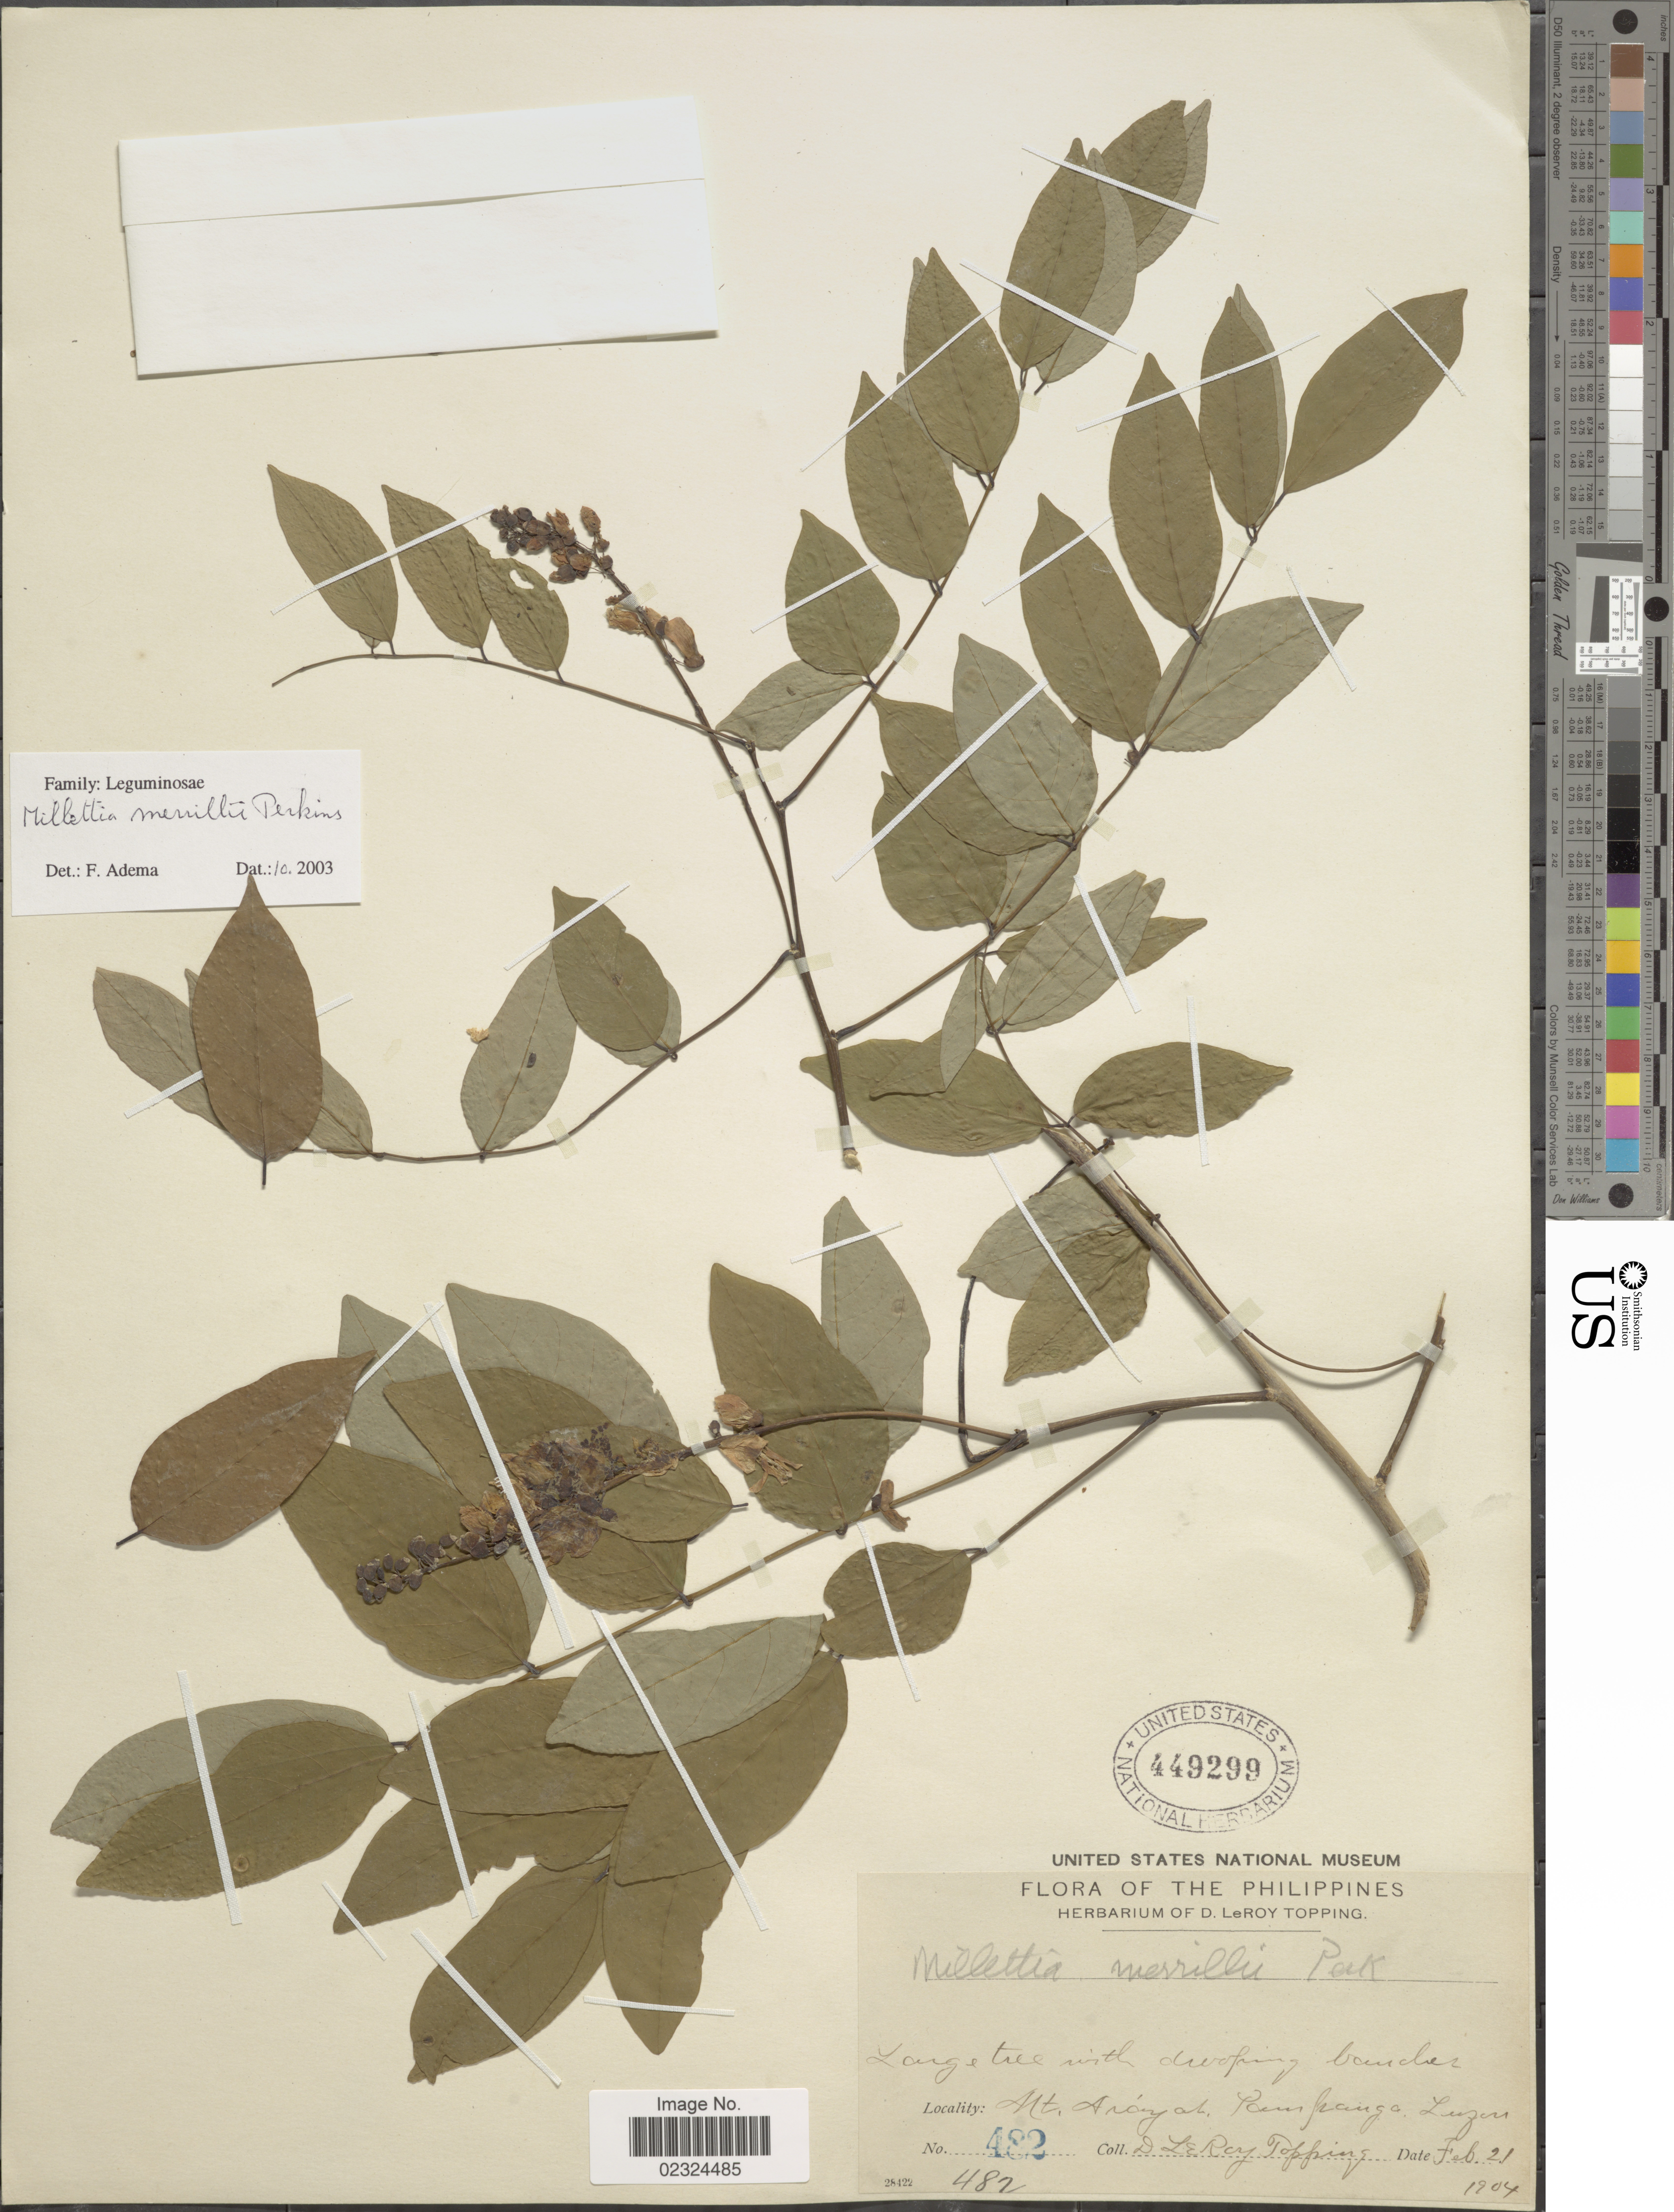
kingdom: Plantae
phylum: Tracheophyta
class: Magnoliopsida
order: Fabales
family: Fabaceae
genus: Millettia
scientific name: Millettia merrillii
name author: Perkins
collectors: D. L. Topping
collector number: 482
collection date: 1904-02-21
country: Philippines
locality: Mt. Arayat, Pampanga, Luzon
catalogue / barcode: US 449299